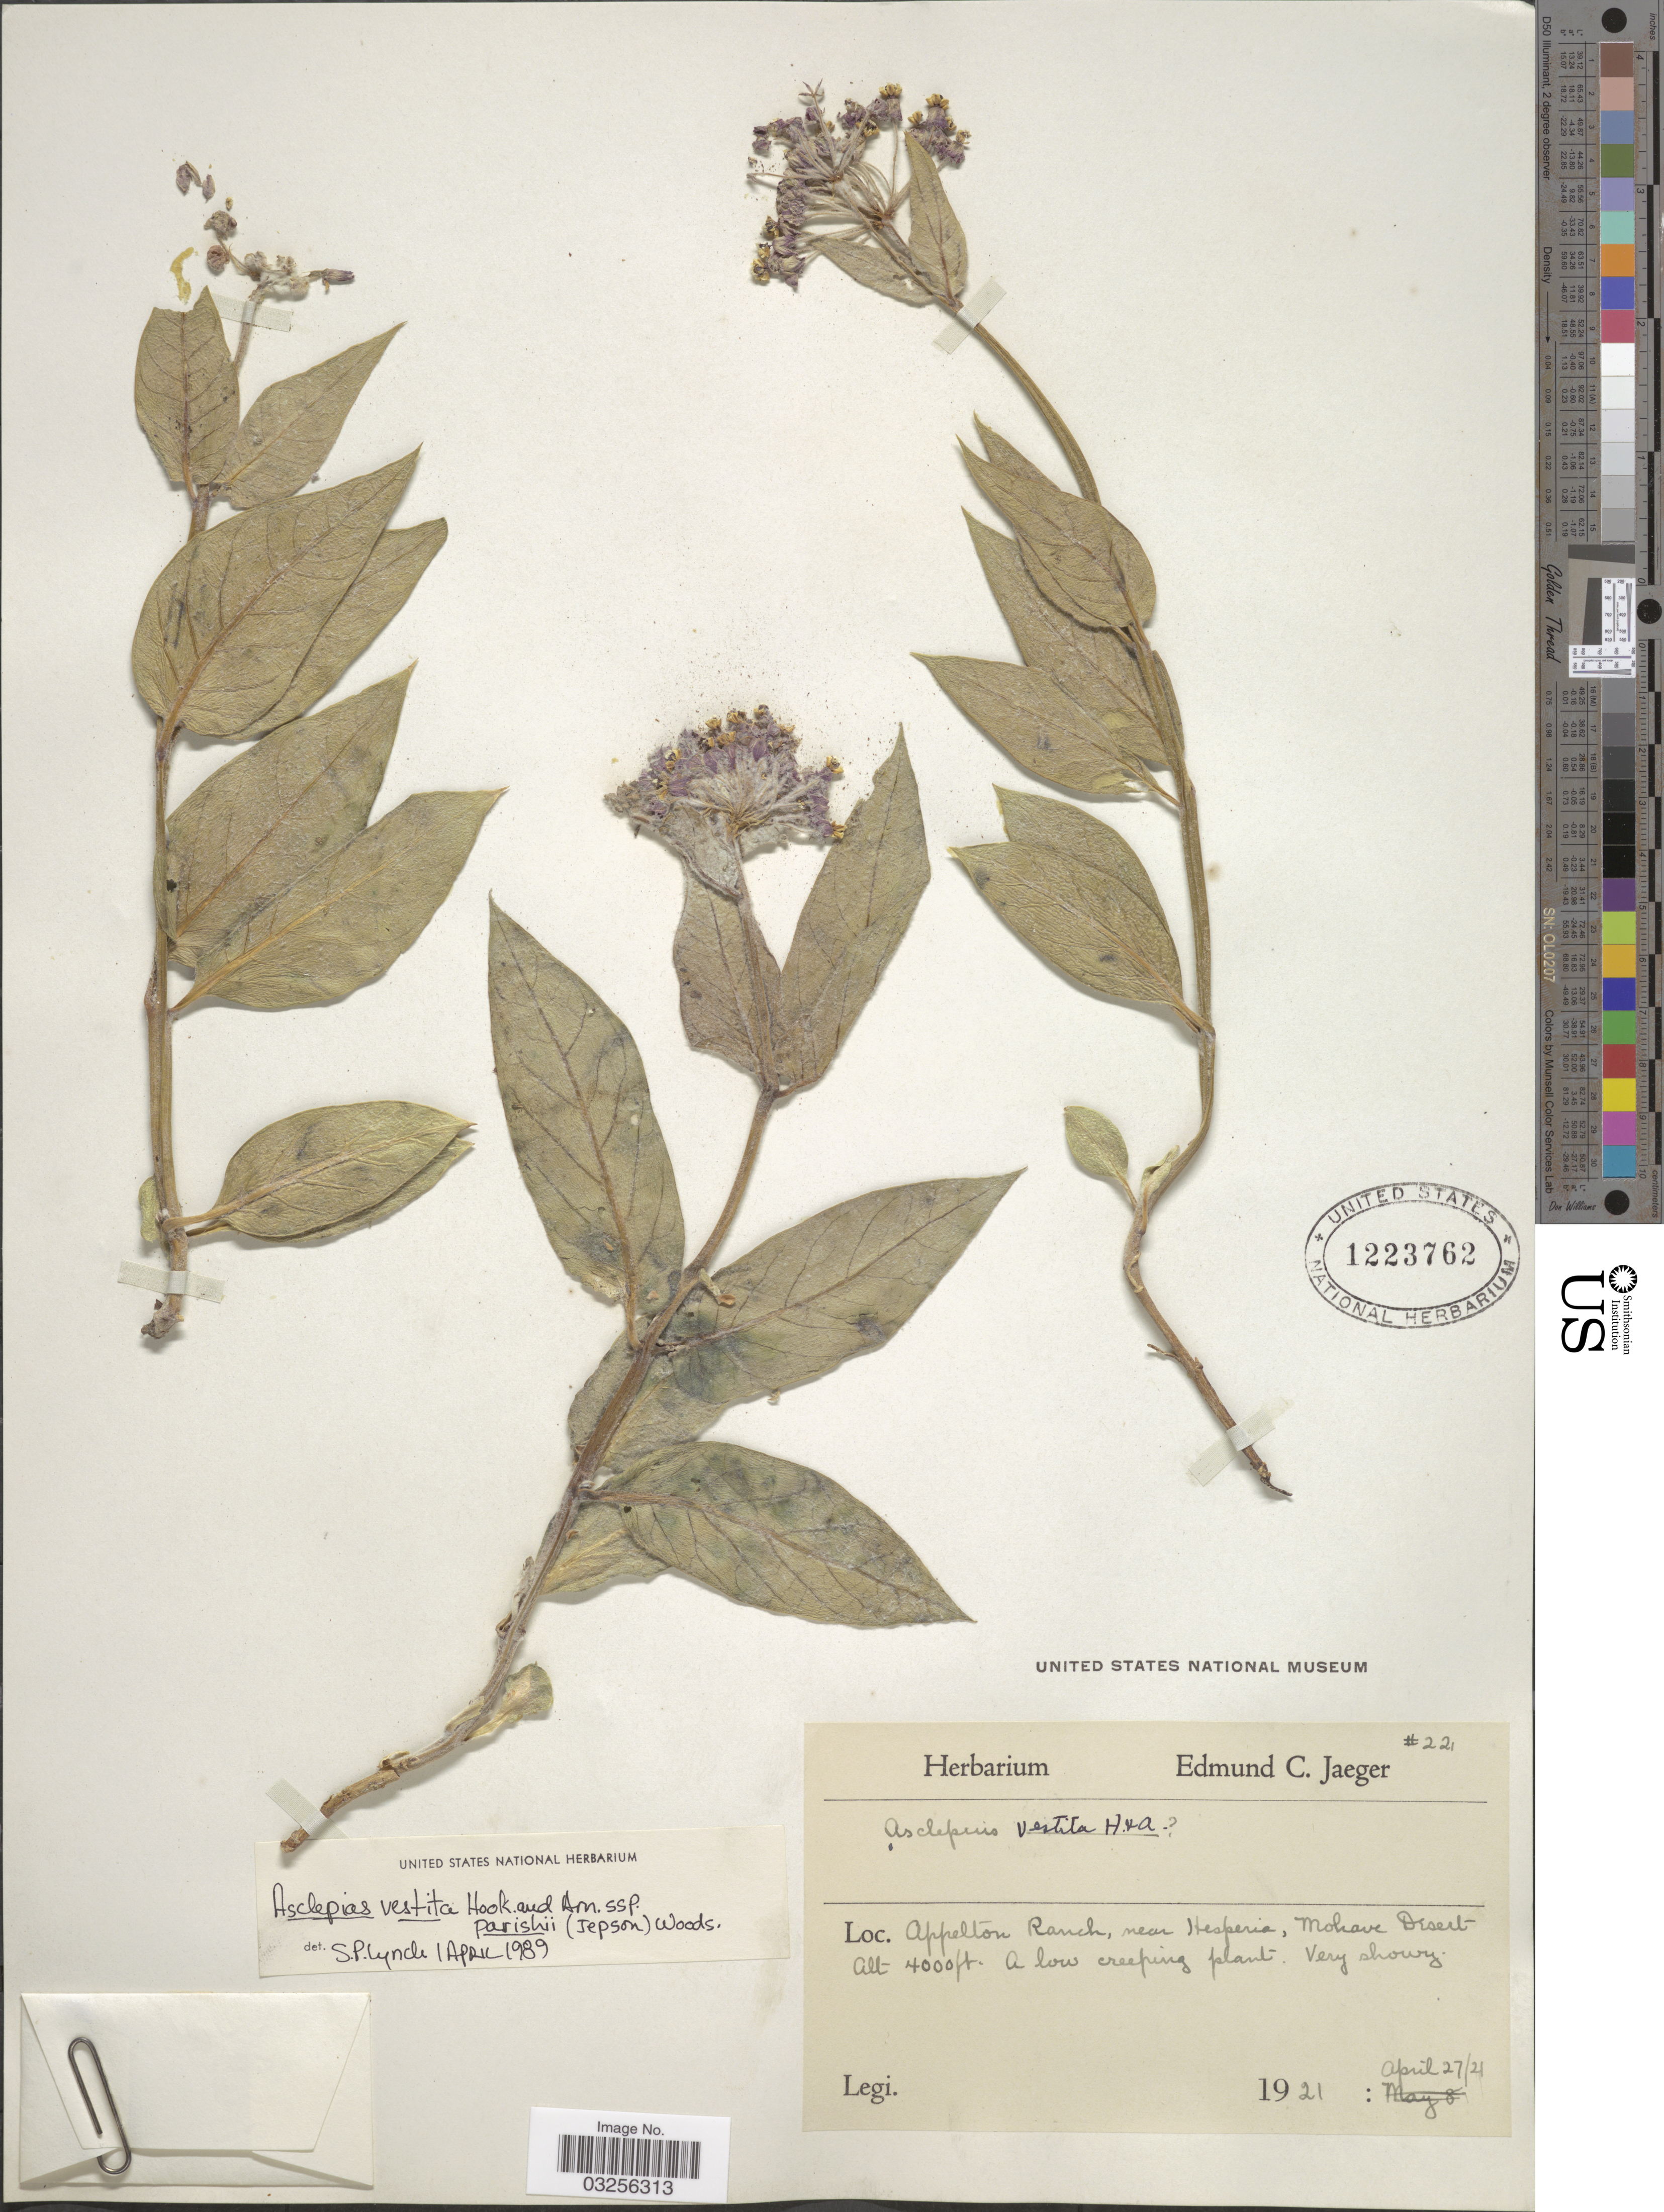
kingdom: Plantae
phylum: Tracheophyta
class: Magnoliopsida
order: Gentianales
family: Apocynaceae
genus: Asclepias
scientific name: Asclepias vestita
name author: Hook. & Arn.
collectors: E. Jaeger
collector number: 221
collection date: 1921-04-27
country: United States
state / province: California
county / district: Kern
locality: Appelton Ranch, near Hesperia, Mohave Desert.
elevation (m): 1219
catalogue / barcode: US 1223762